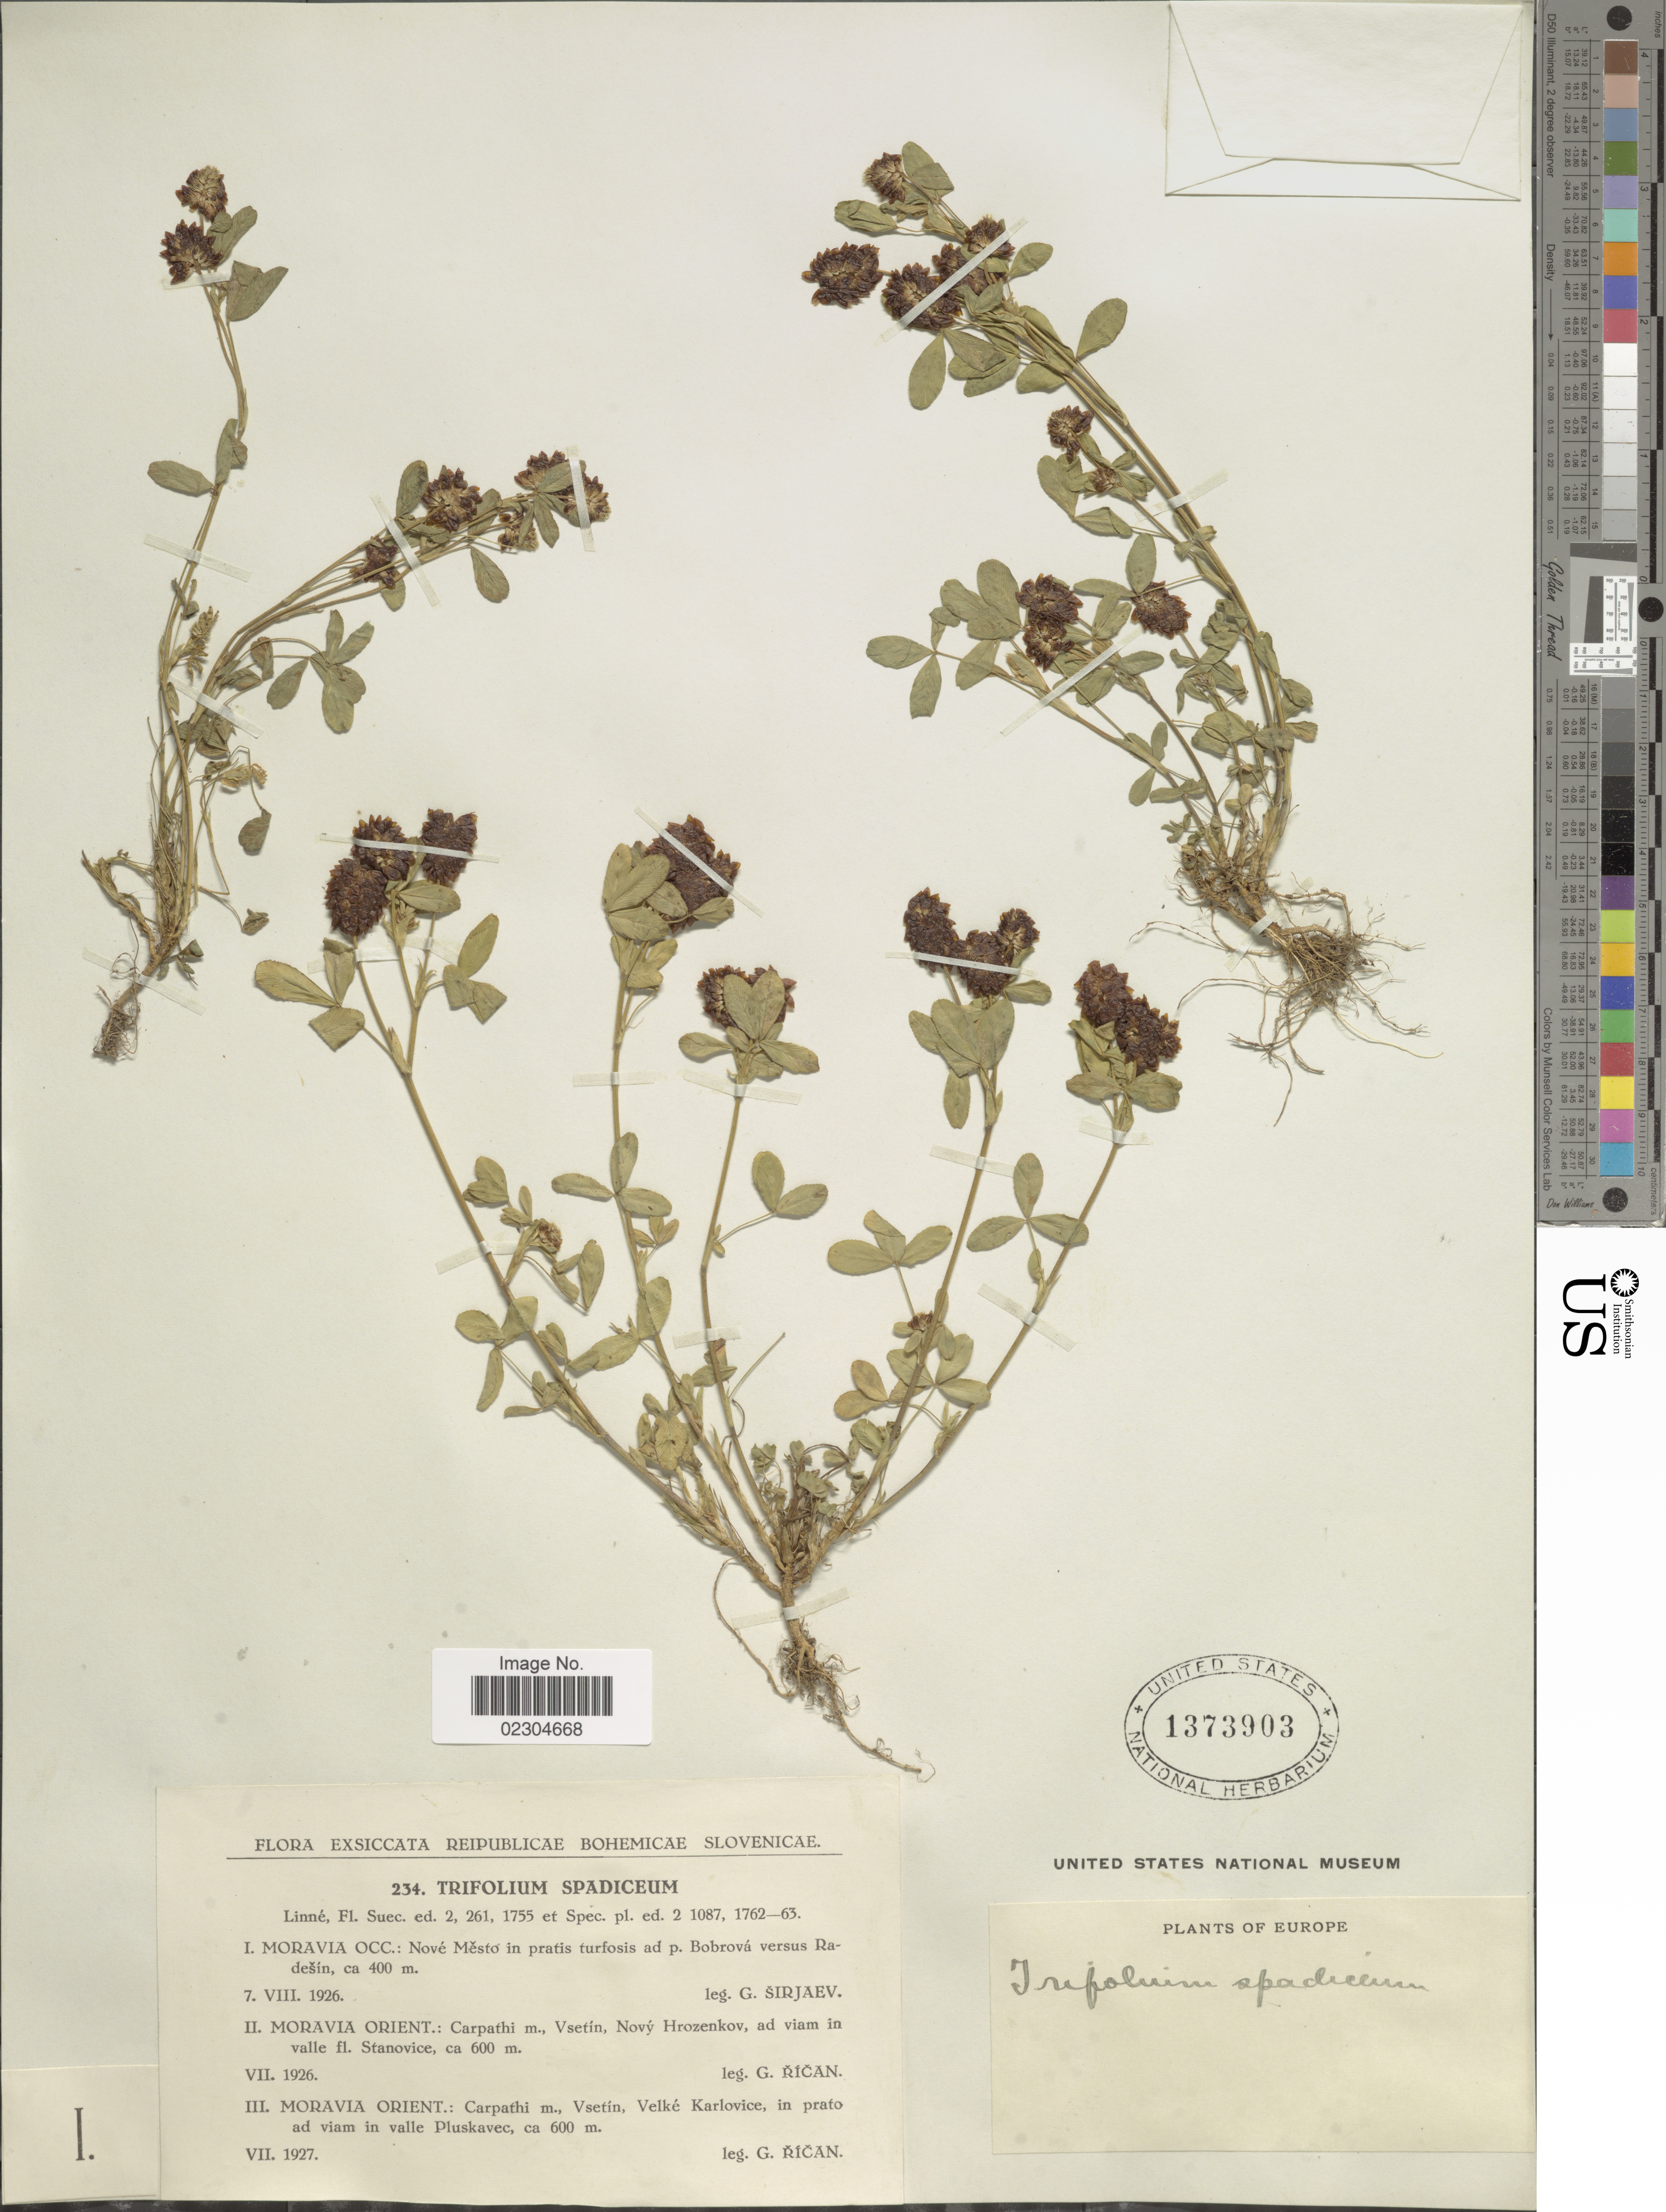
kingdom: Plantae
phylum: Tracheophyta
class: Magnoliopsida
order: Fabales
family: Fabaceae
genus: Trifolium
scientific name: Trifolium spadiceum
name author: L.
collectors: G. Širjaev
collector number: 234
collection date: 1926-08-07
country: Czechia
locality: Moravia Occ: Nove Mesto in pratis turfosis ad p. Bobrova versus Radesin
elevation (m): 400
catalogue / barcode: US 1373903